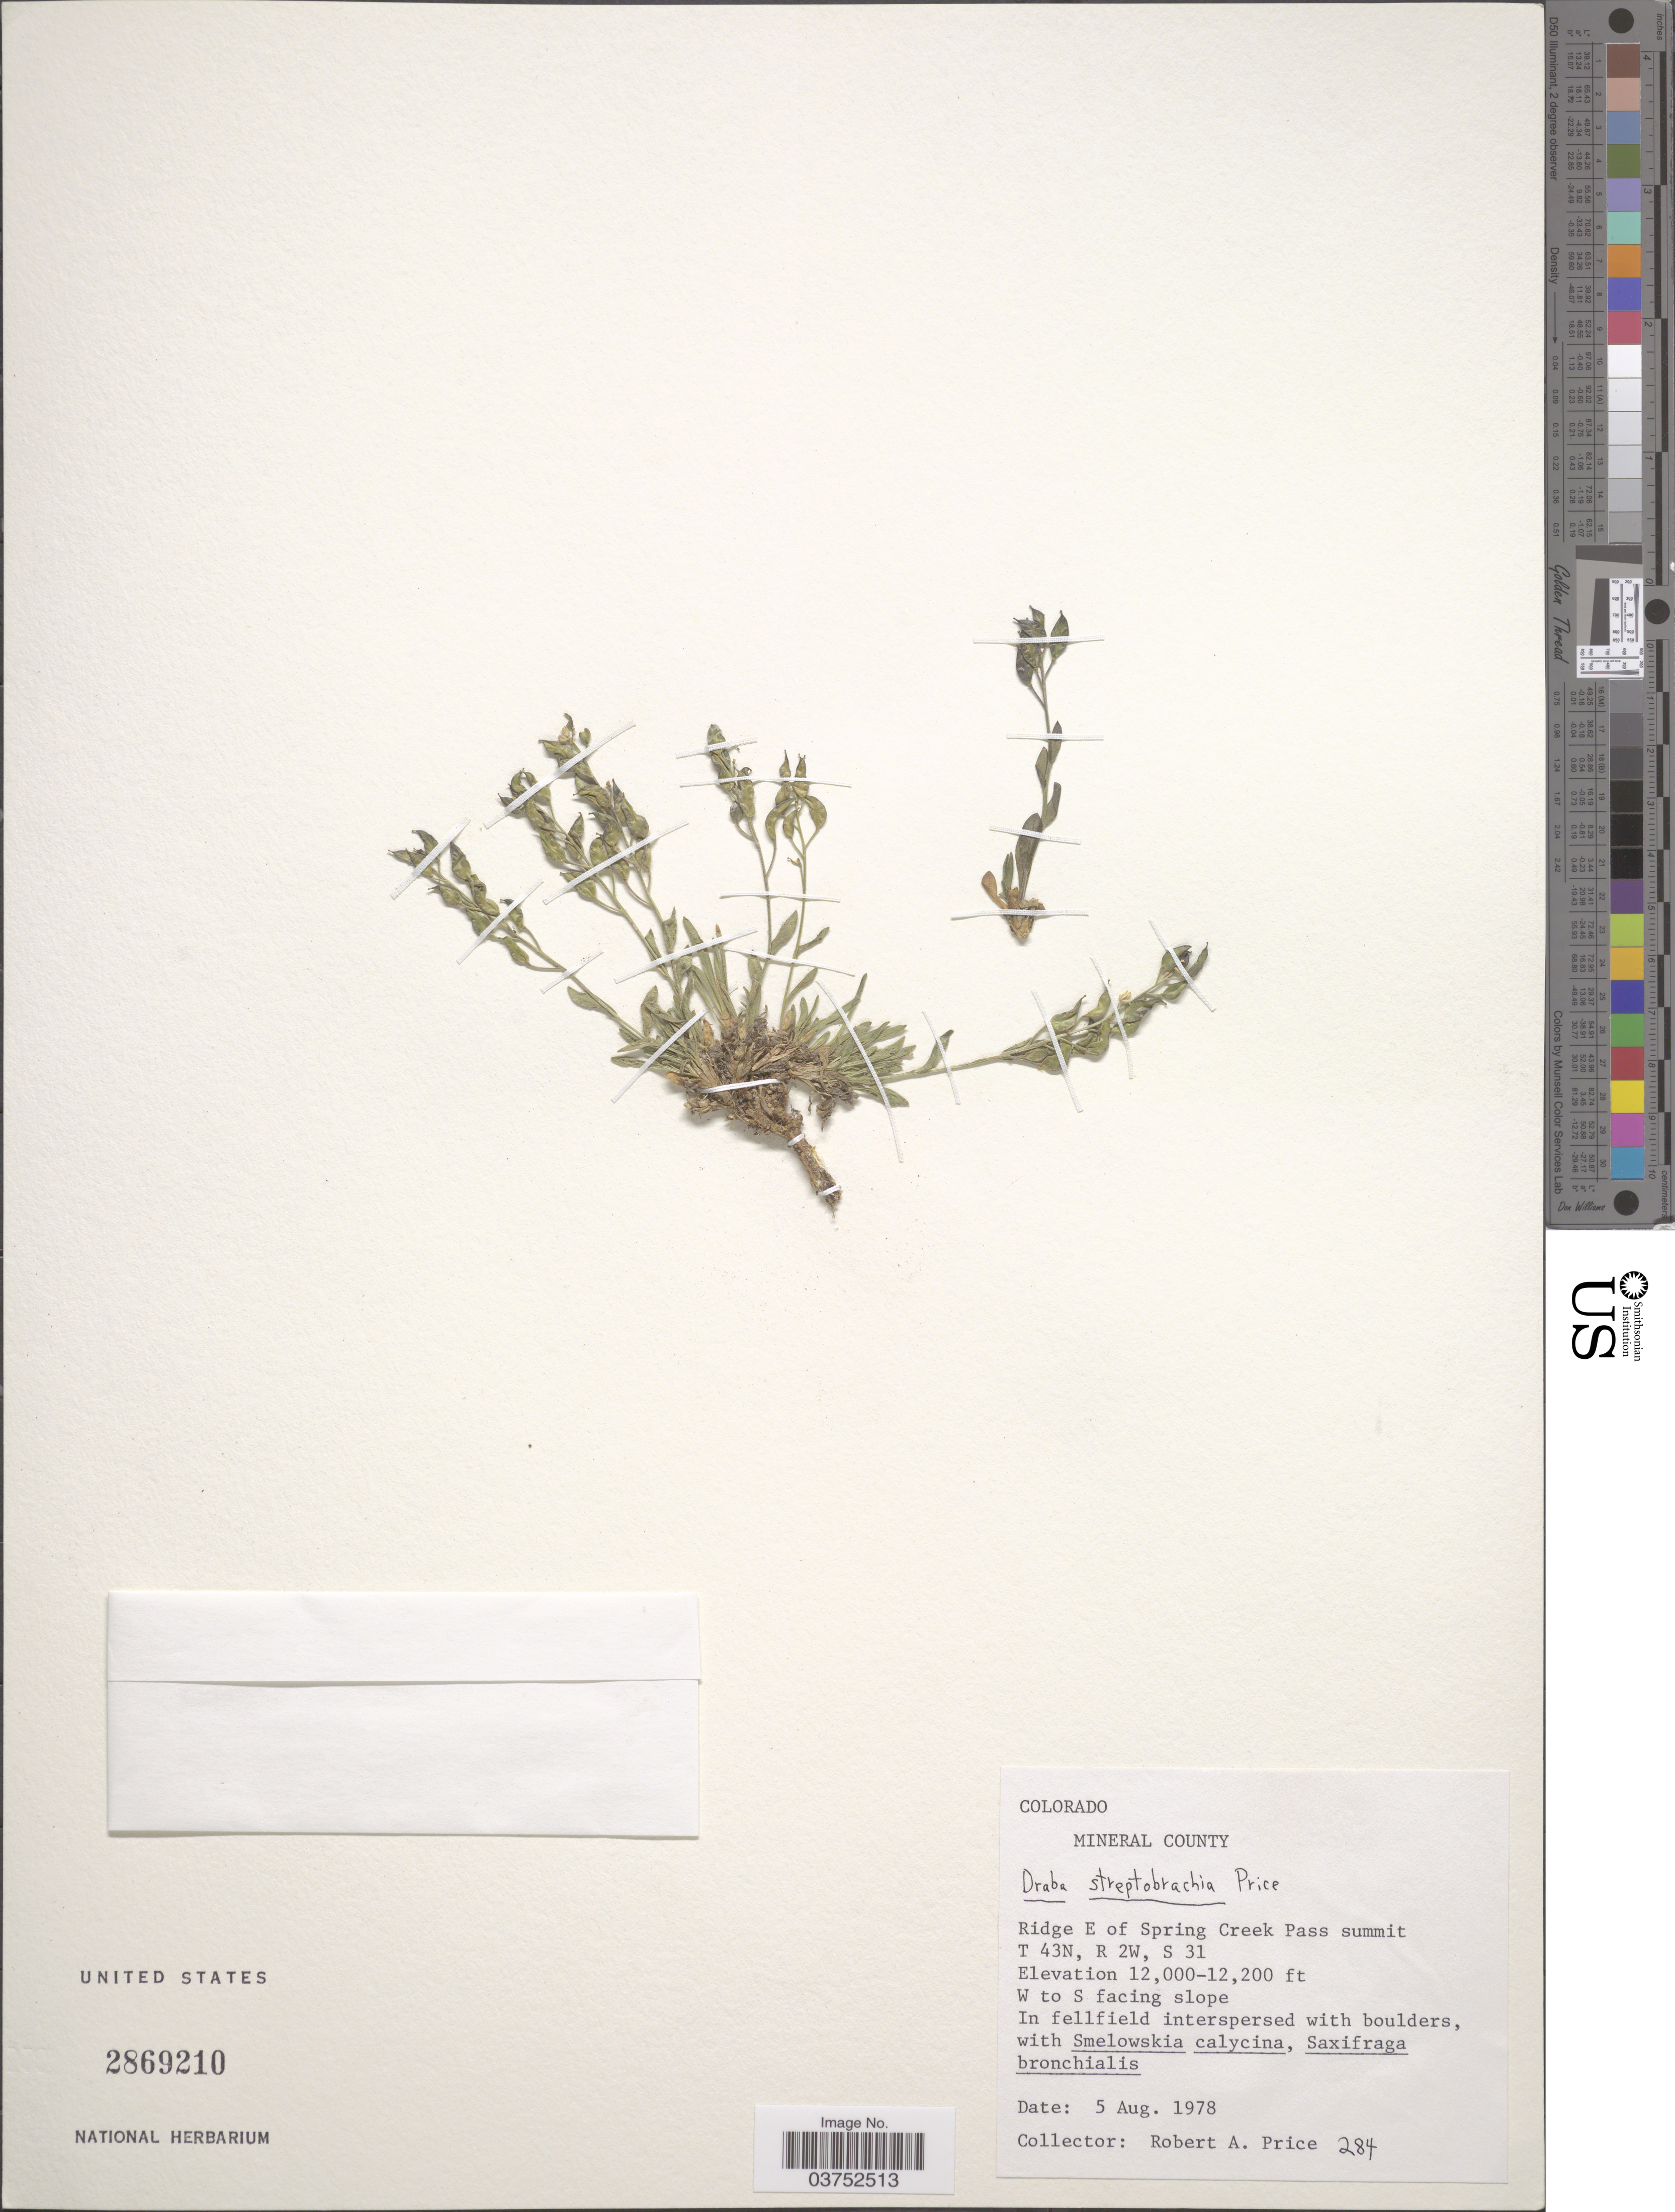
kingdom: Plantae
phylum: Tracheophyta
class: Magnoliopsida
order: Brassicales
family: Brassicaceae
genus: Draba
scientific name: Draba streptobrachia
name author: R.A. Price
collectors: R. A. Price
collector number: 284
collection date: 1978-08-05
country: United States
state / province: Colorado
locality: Mineral County. Ridge E of Spring Creek Pass summit T 43N, R 2W, S 31.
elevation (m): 3658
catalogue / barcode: US 2869210